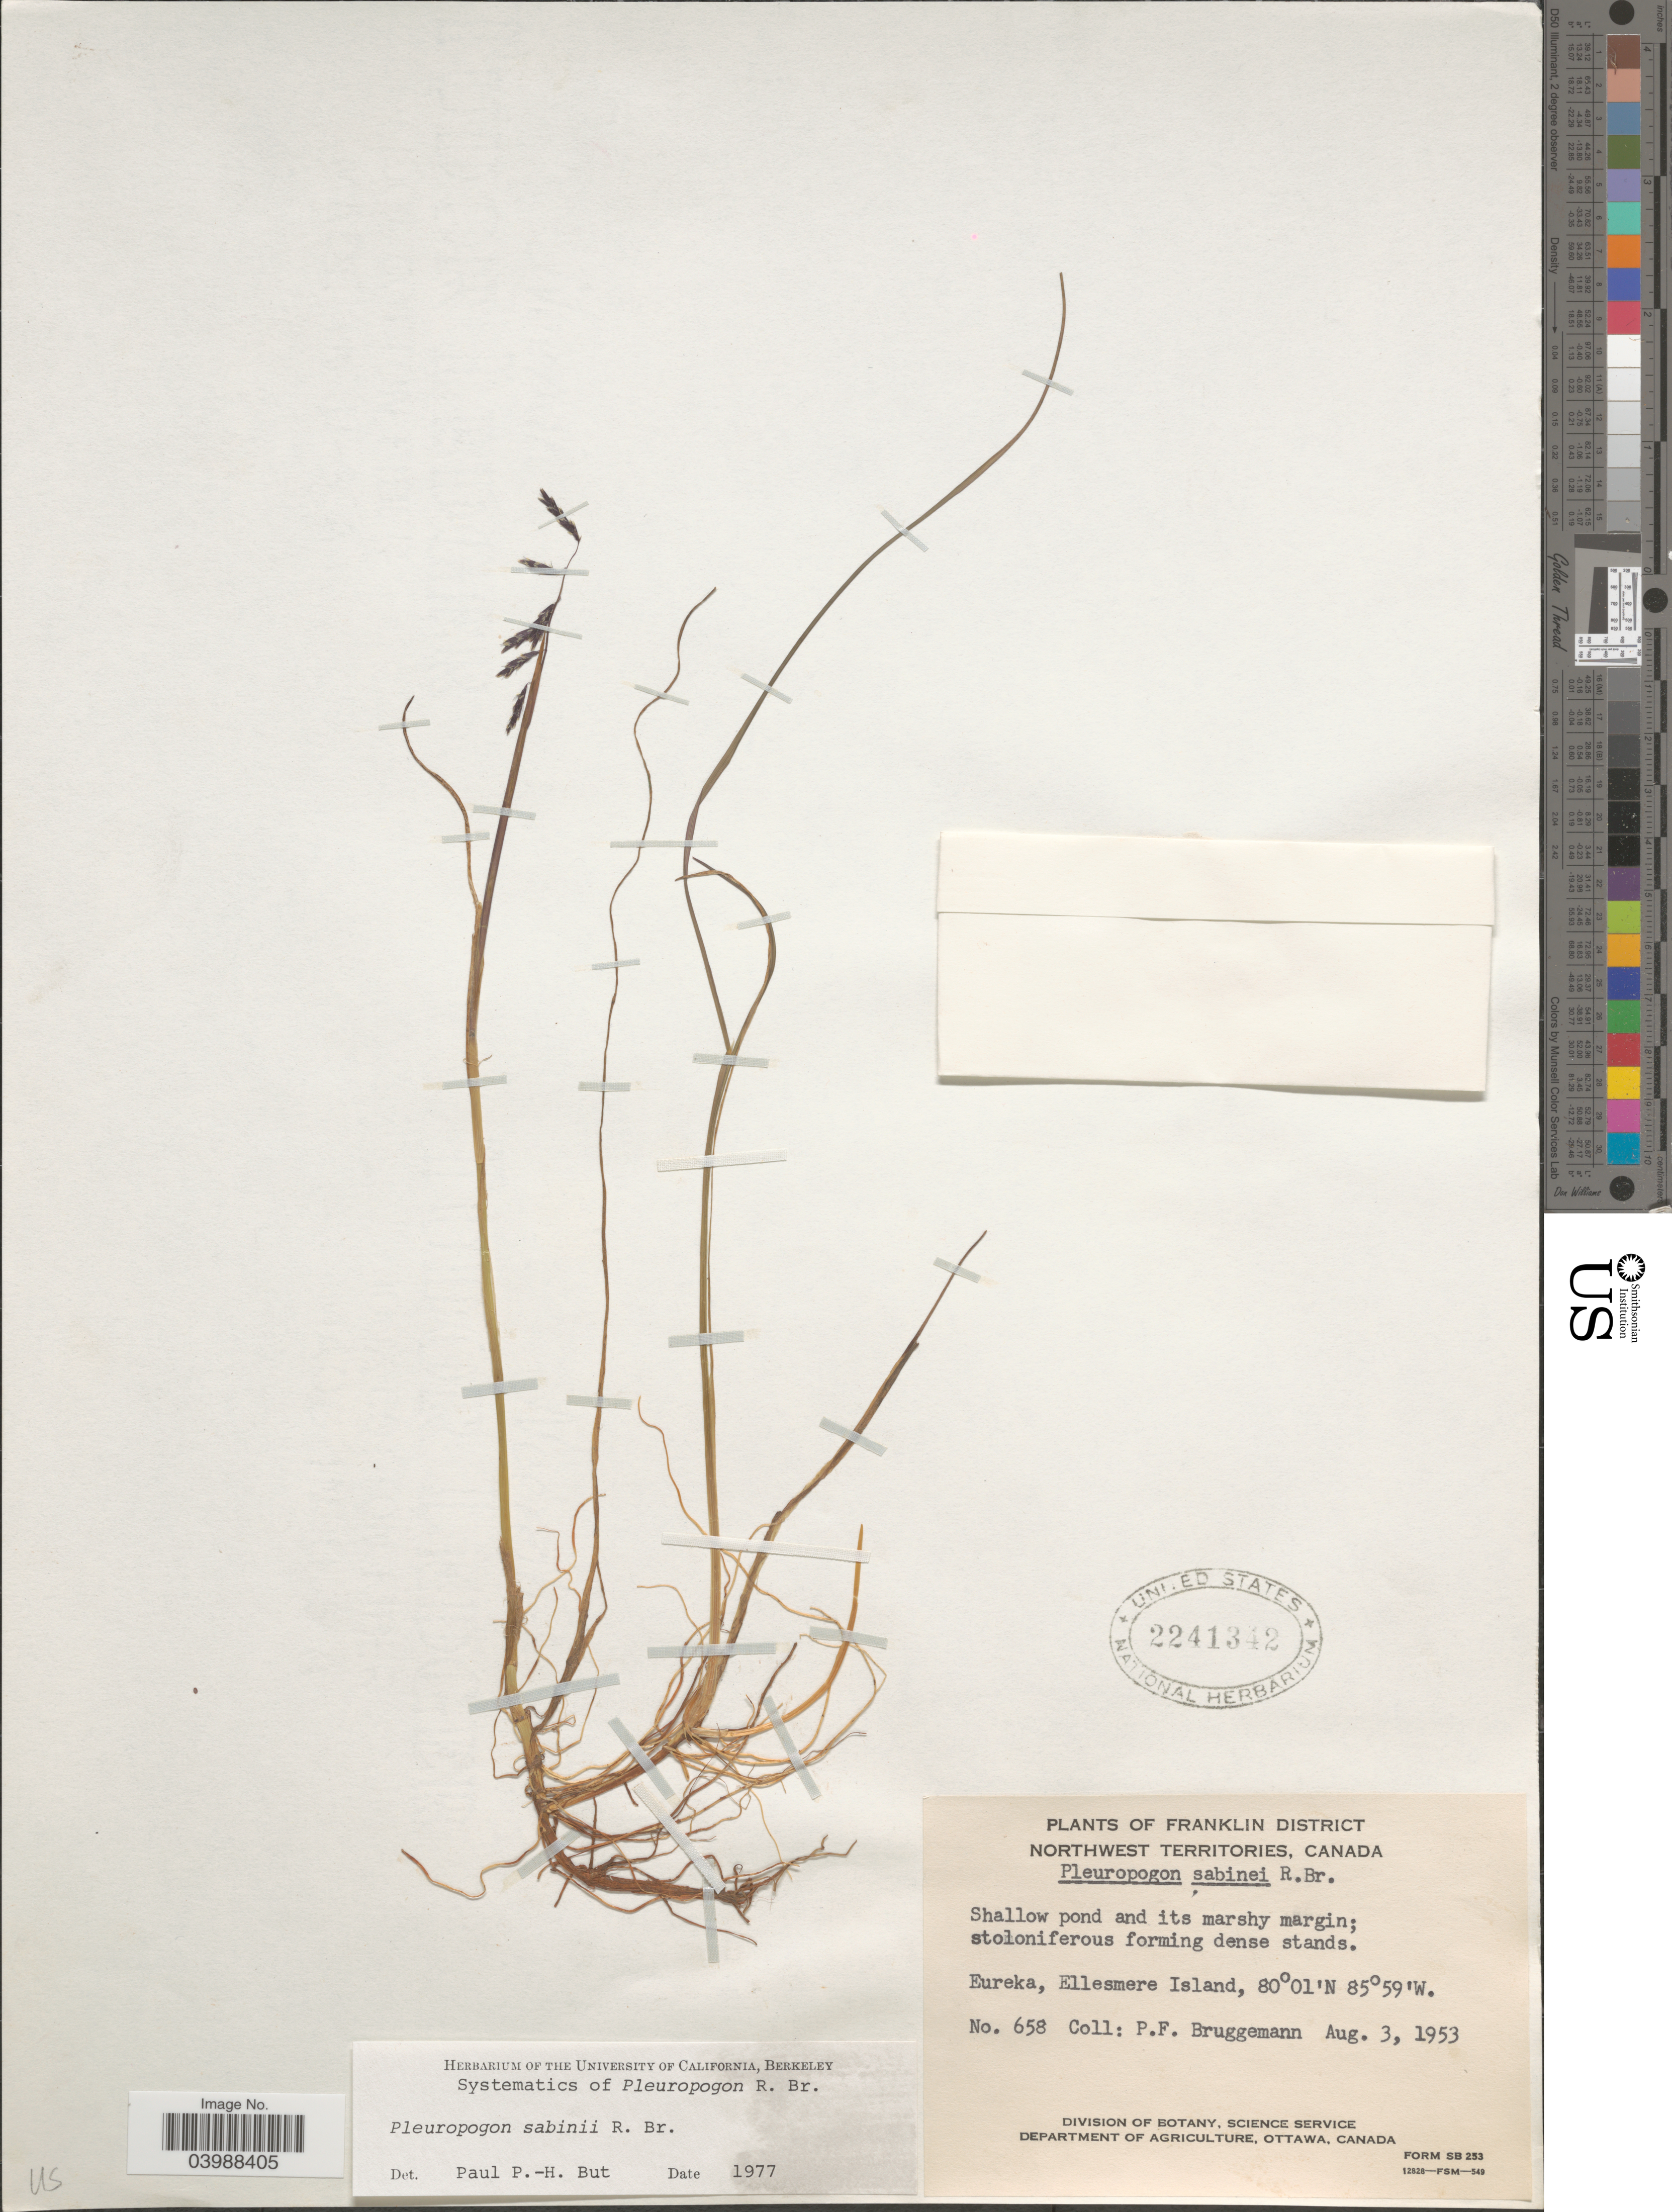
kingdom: Plantae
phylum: Tracheophyta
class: Liliopsida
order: Poales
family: Poaceae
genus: Pleuropogon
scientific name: Pleuropogon sabinei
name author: R. Br.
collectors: P. Bruggemann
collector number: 658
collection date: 1953-08-03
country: Canada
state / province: Northwest Territories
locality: Franklin District. Eureka, Ellesmere Island.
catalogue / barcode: US 2241342